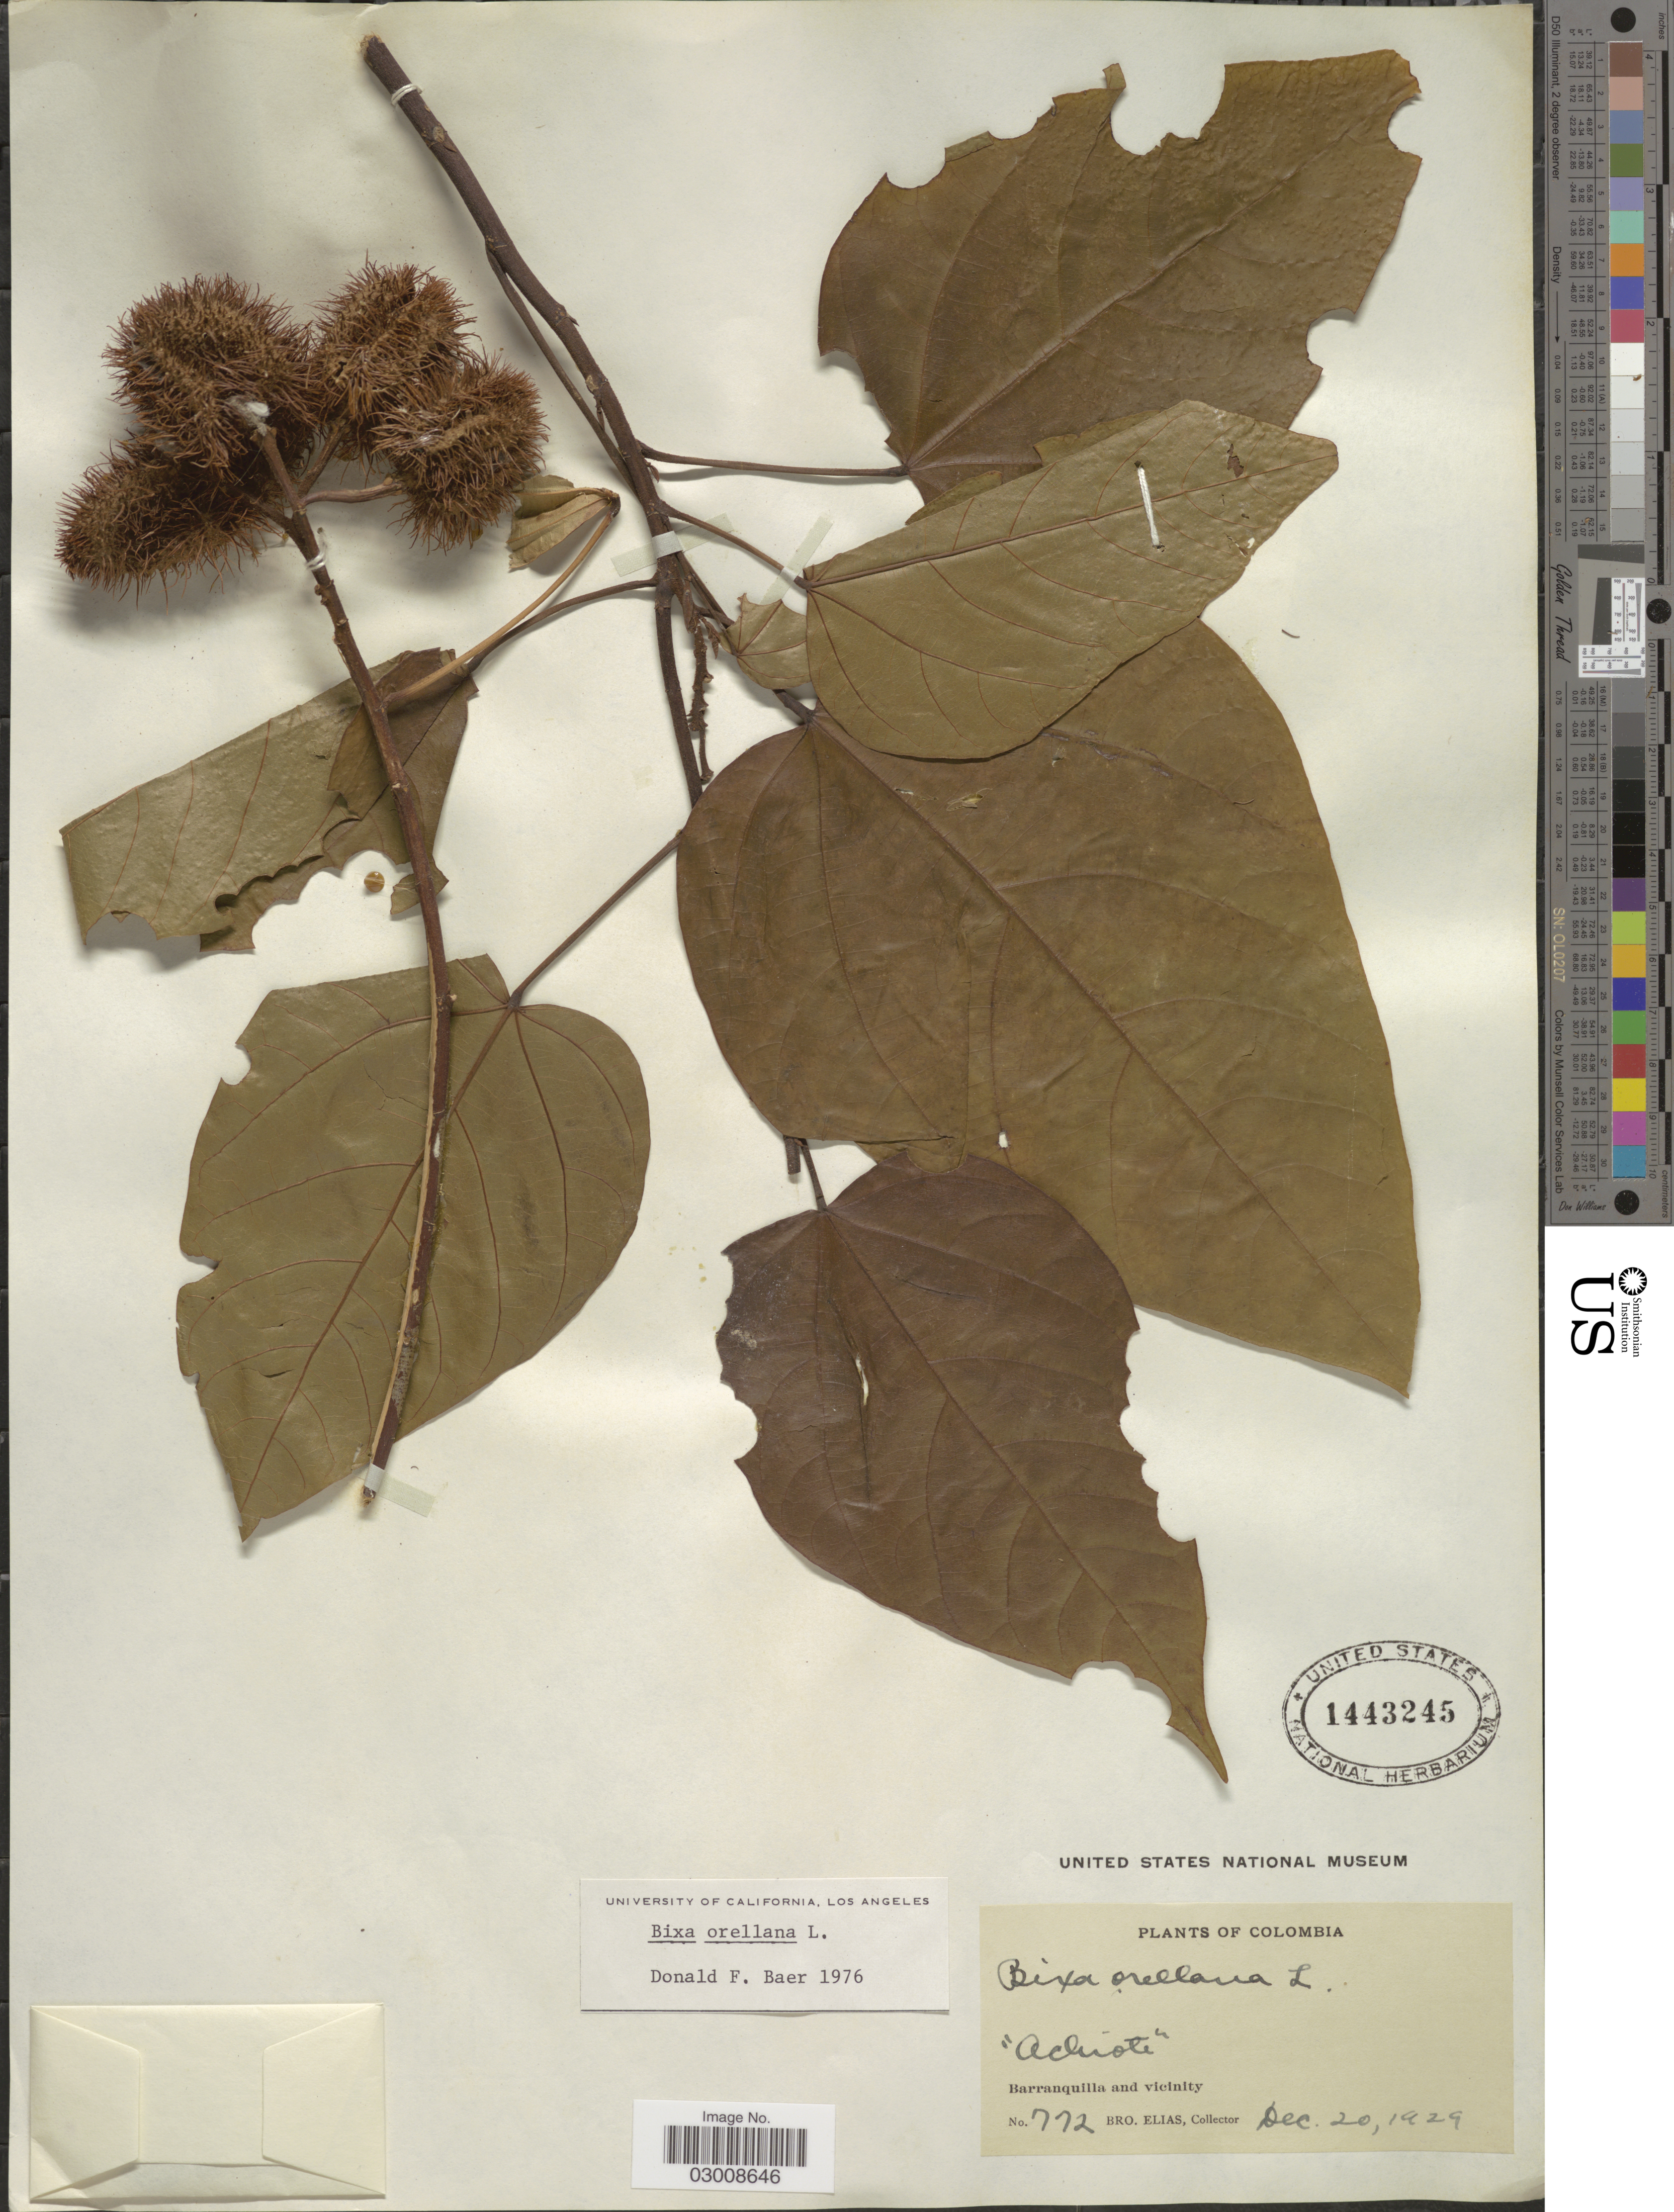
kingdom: Plantae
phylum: Tracheophyta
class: Magnoliopsida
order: Malvales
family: Bixaceae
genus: Bixa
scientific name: Bixa orellana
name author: L.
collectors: Bro. Elias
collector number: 772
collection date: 1929-12-20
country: Colombia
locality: Barranquilla and vicinity.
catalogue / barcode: US 1443245